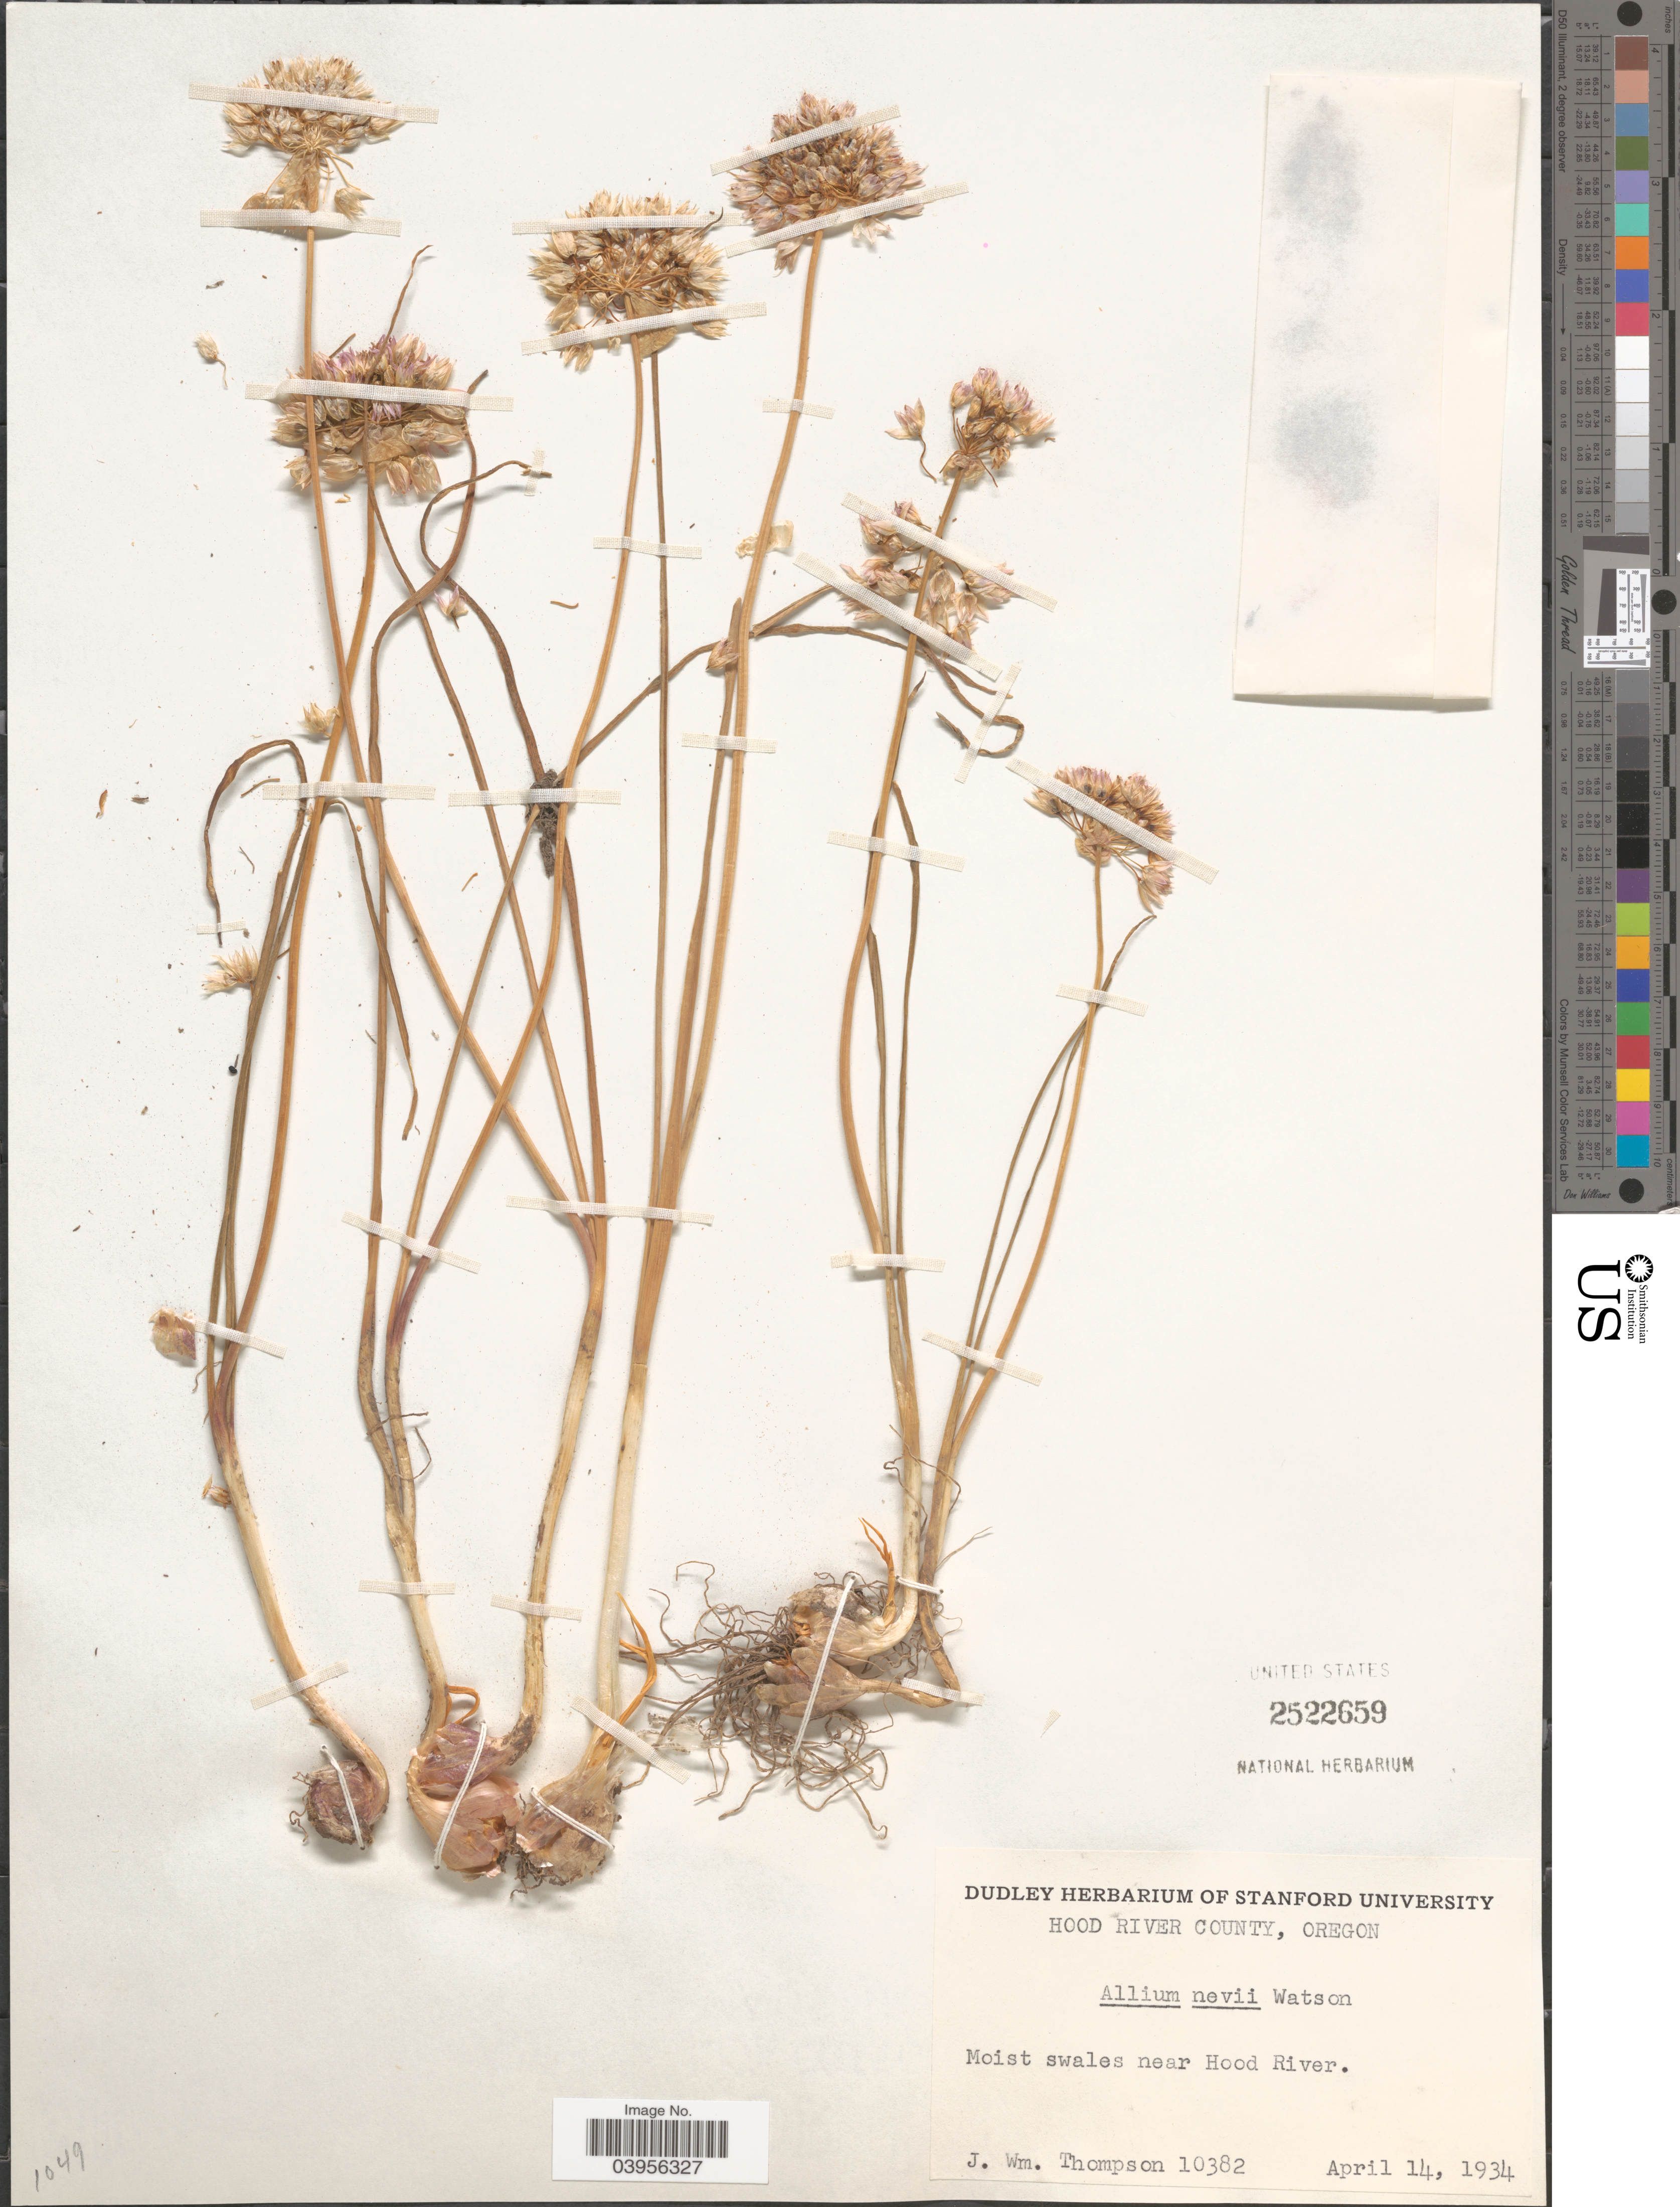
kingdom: Plantae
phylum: Tracheophyta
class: Liliopsida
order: Asparagales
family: Amaryllidaceae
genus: Allium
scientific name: Allium nevii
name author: S. Watson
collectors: J. W. Thompson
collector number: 10382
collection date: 1934-04-14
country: United States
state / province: Oregon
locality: Hood River County. Near Hood River.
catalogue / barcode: US 2522659